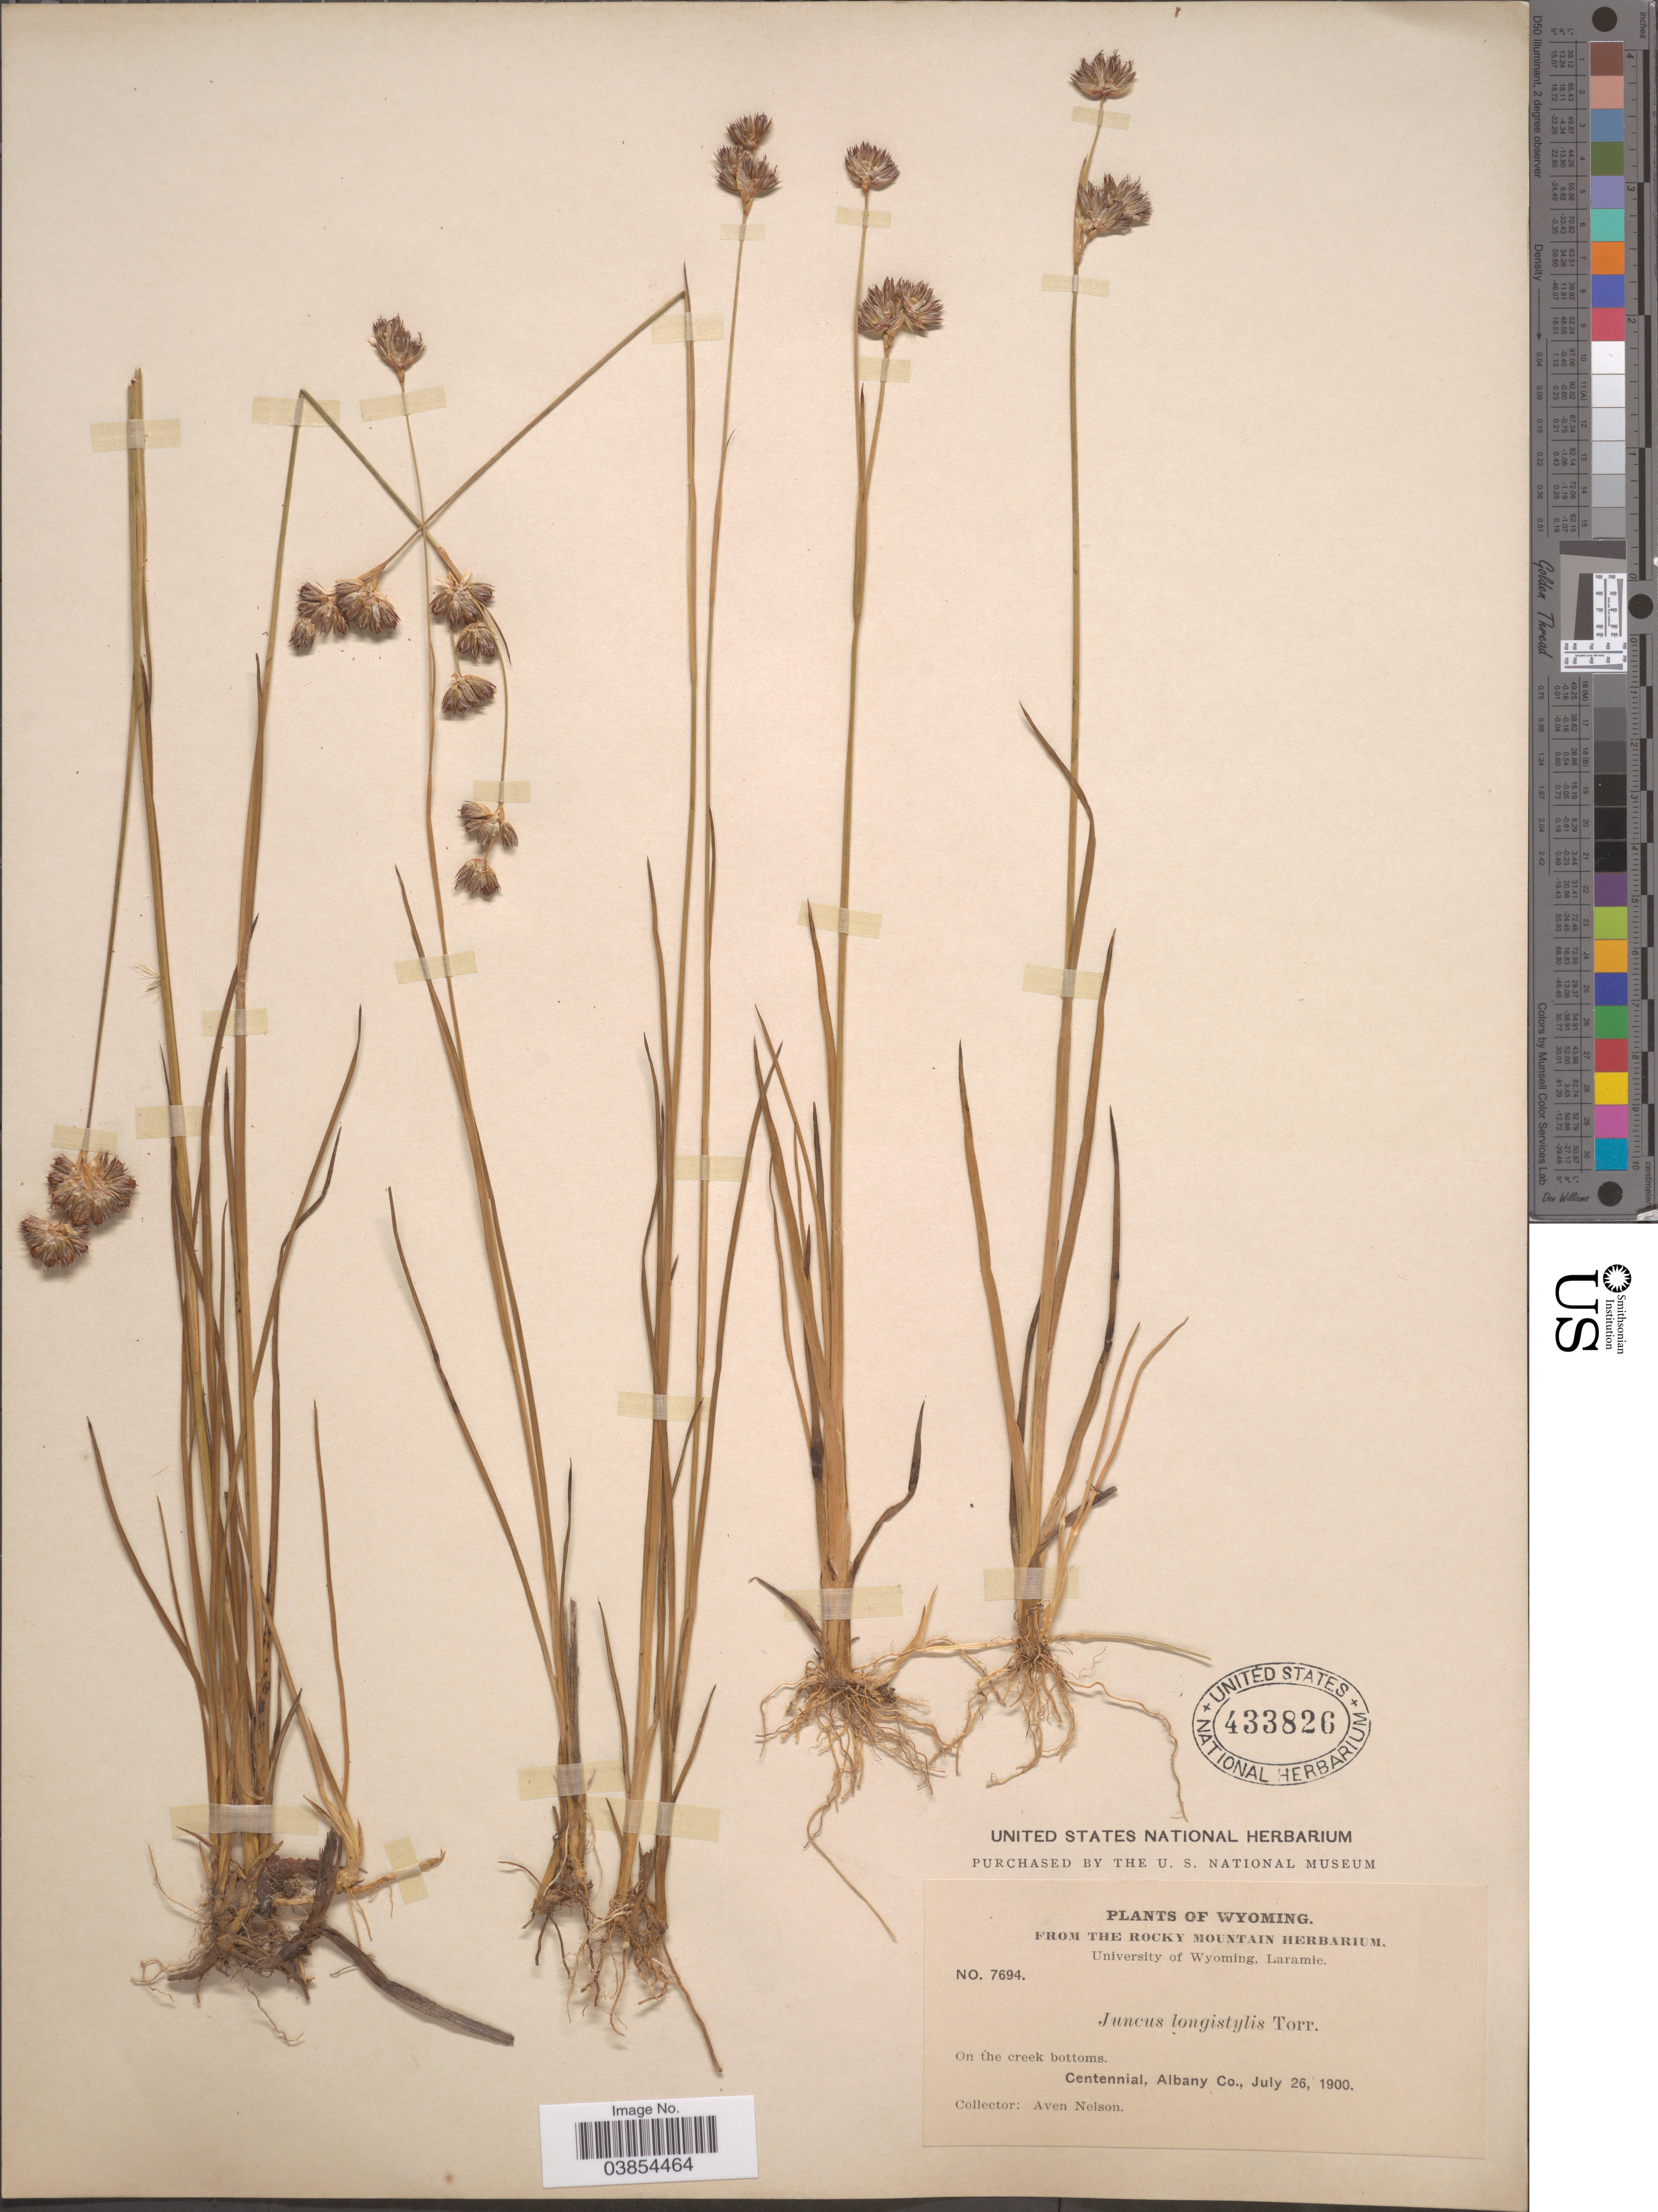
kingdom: Plantae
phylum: Tracheophyta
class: Liliopsida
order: Poales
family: Juncaceae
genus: Juncus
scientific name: Juncus longistylis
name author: Torr.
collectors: A. Nelson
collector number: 7694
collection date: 1900-07-26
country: United States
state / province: Wyoming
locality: Centennial, Albany Co.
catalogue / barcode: US 433826